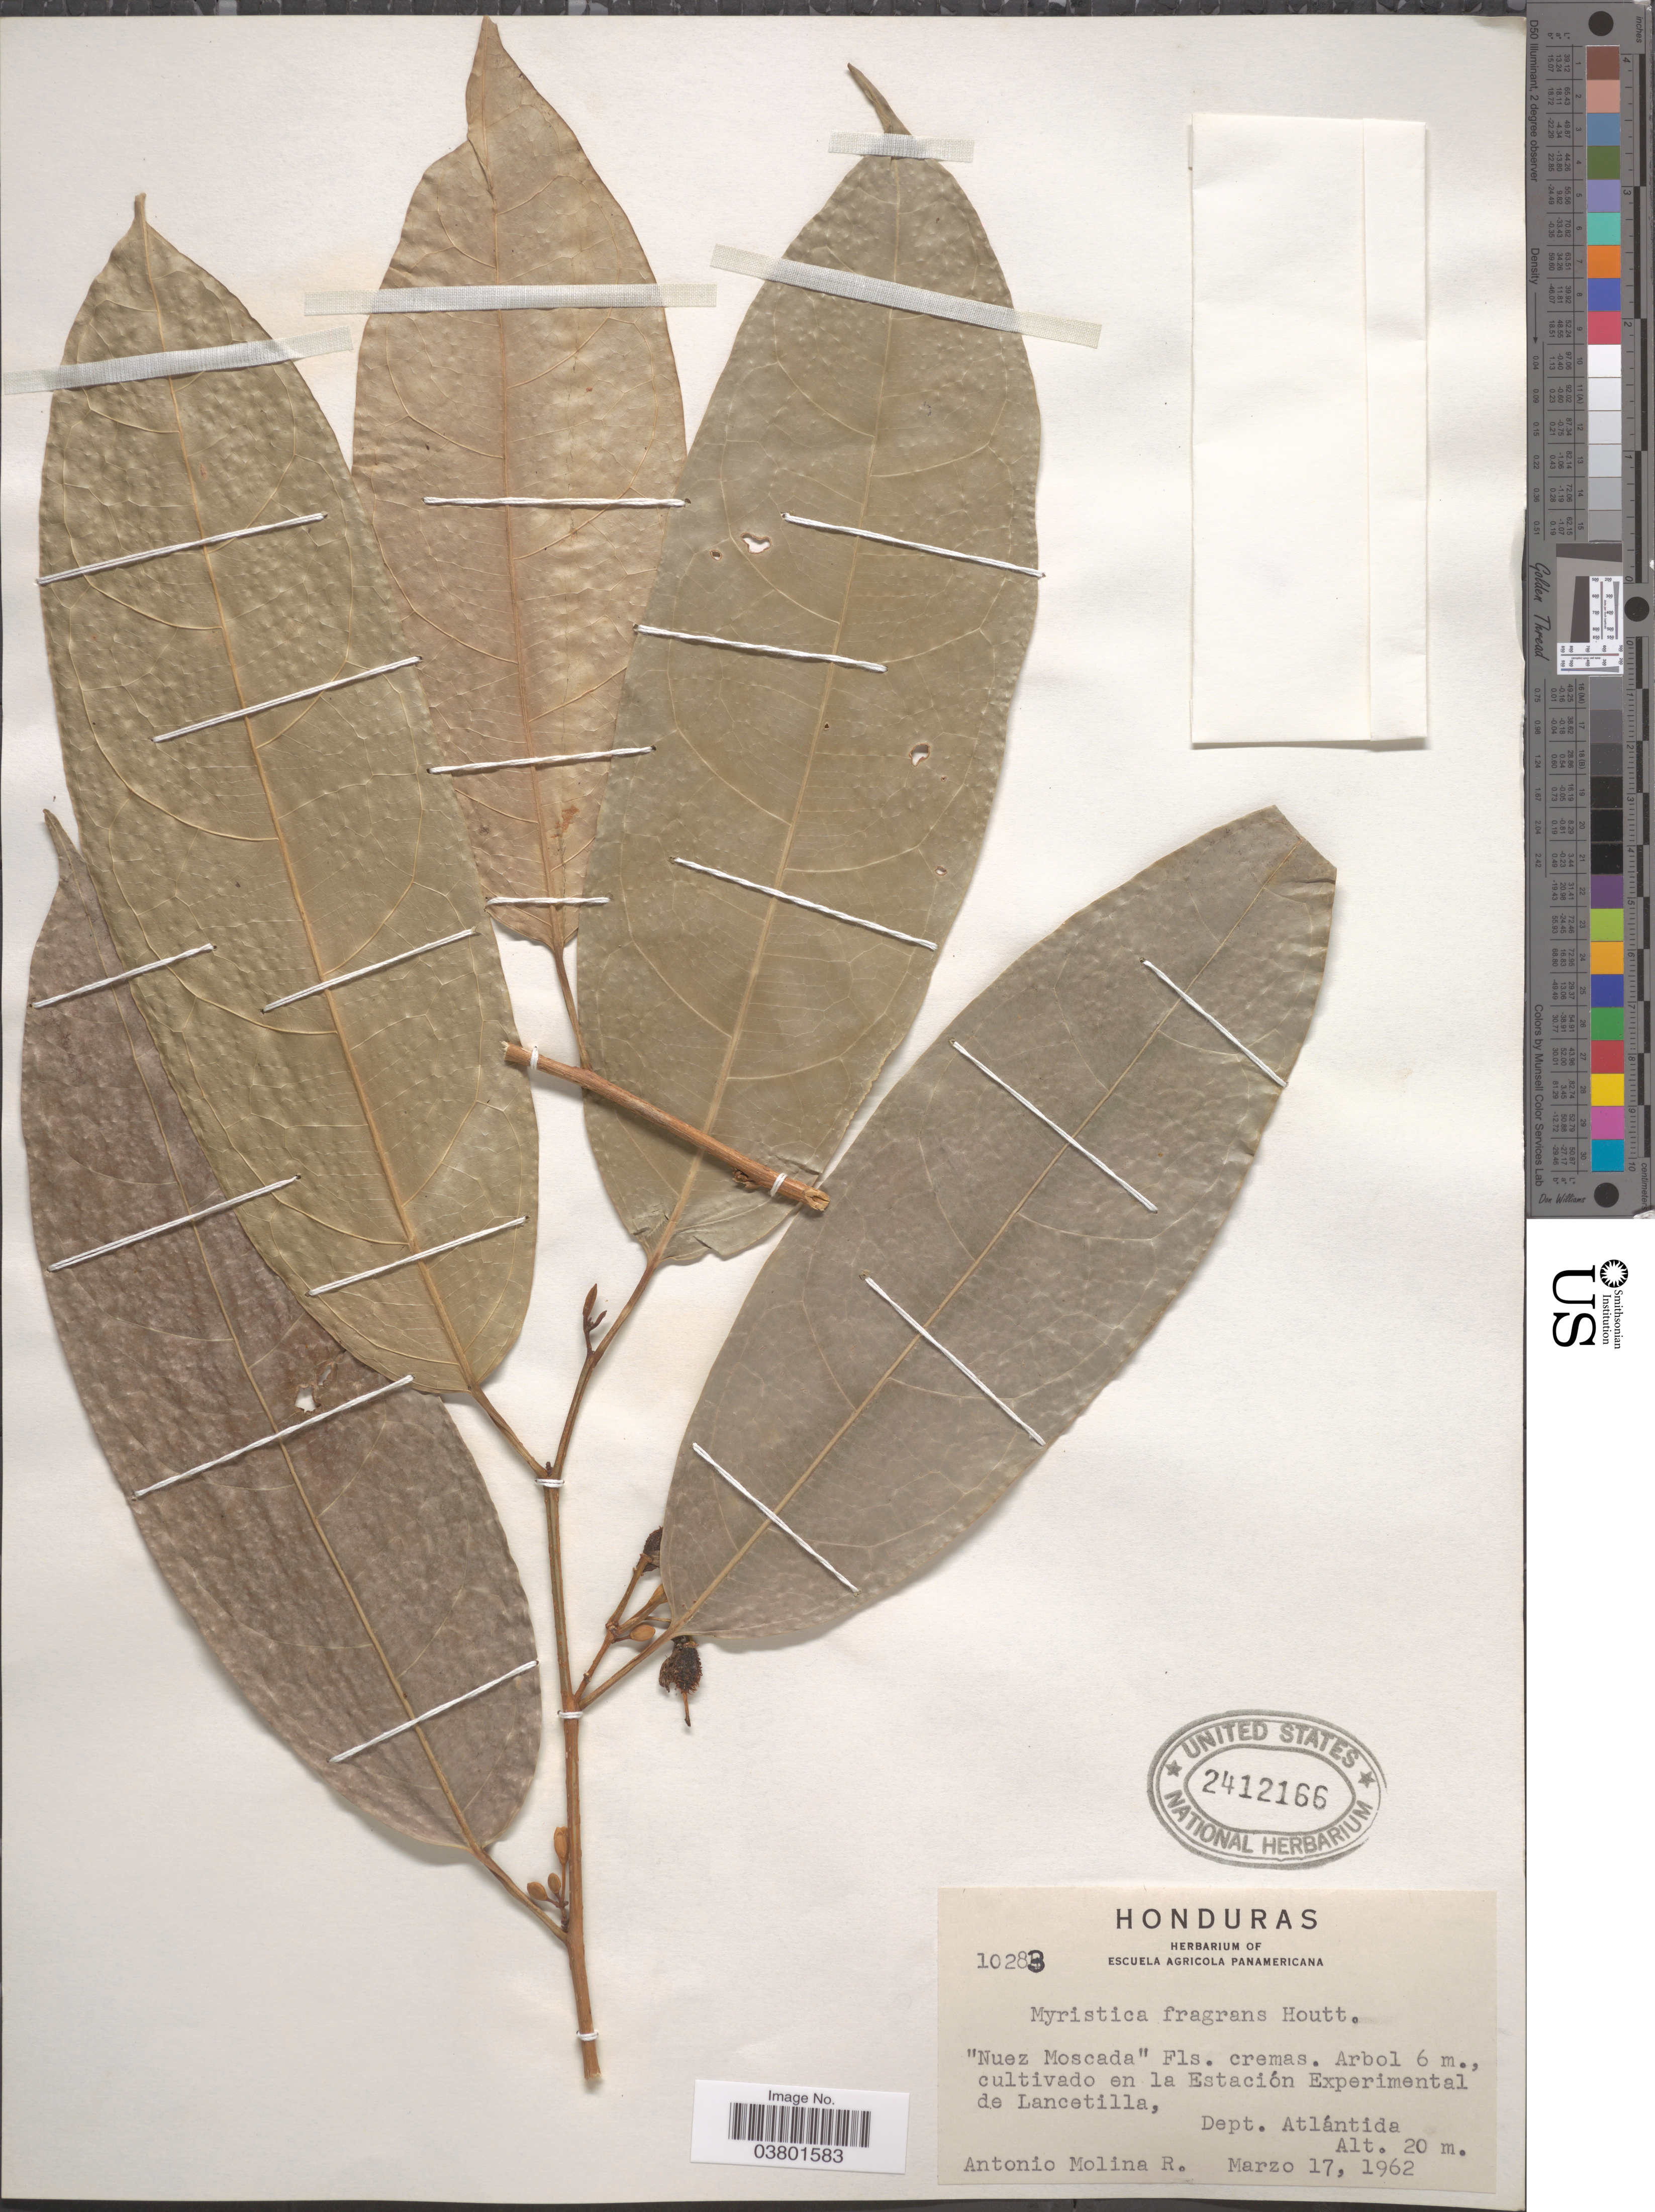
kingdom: Plantae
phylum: Tracheophyta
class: Magnoliopsida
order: Magnoliales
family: Myristicaceae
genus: Myristica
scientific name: Myristica fragrans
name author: Houtt.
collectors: A. Molina R.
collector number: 10283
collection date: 1962-03-17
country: Honduras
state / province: Atlantida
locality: En la Estación Experimental de Lancetilla, Dept. Atlántida.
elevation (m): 20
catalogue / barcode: US 2412166